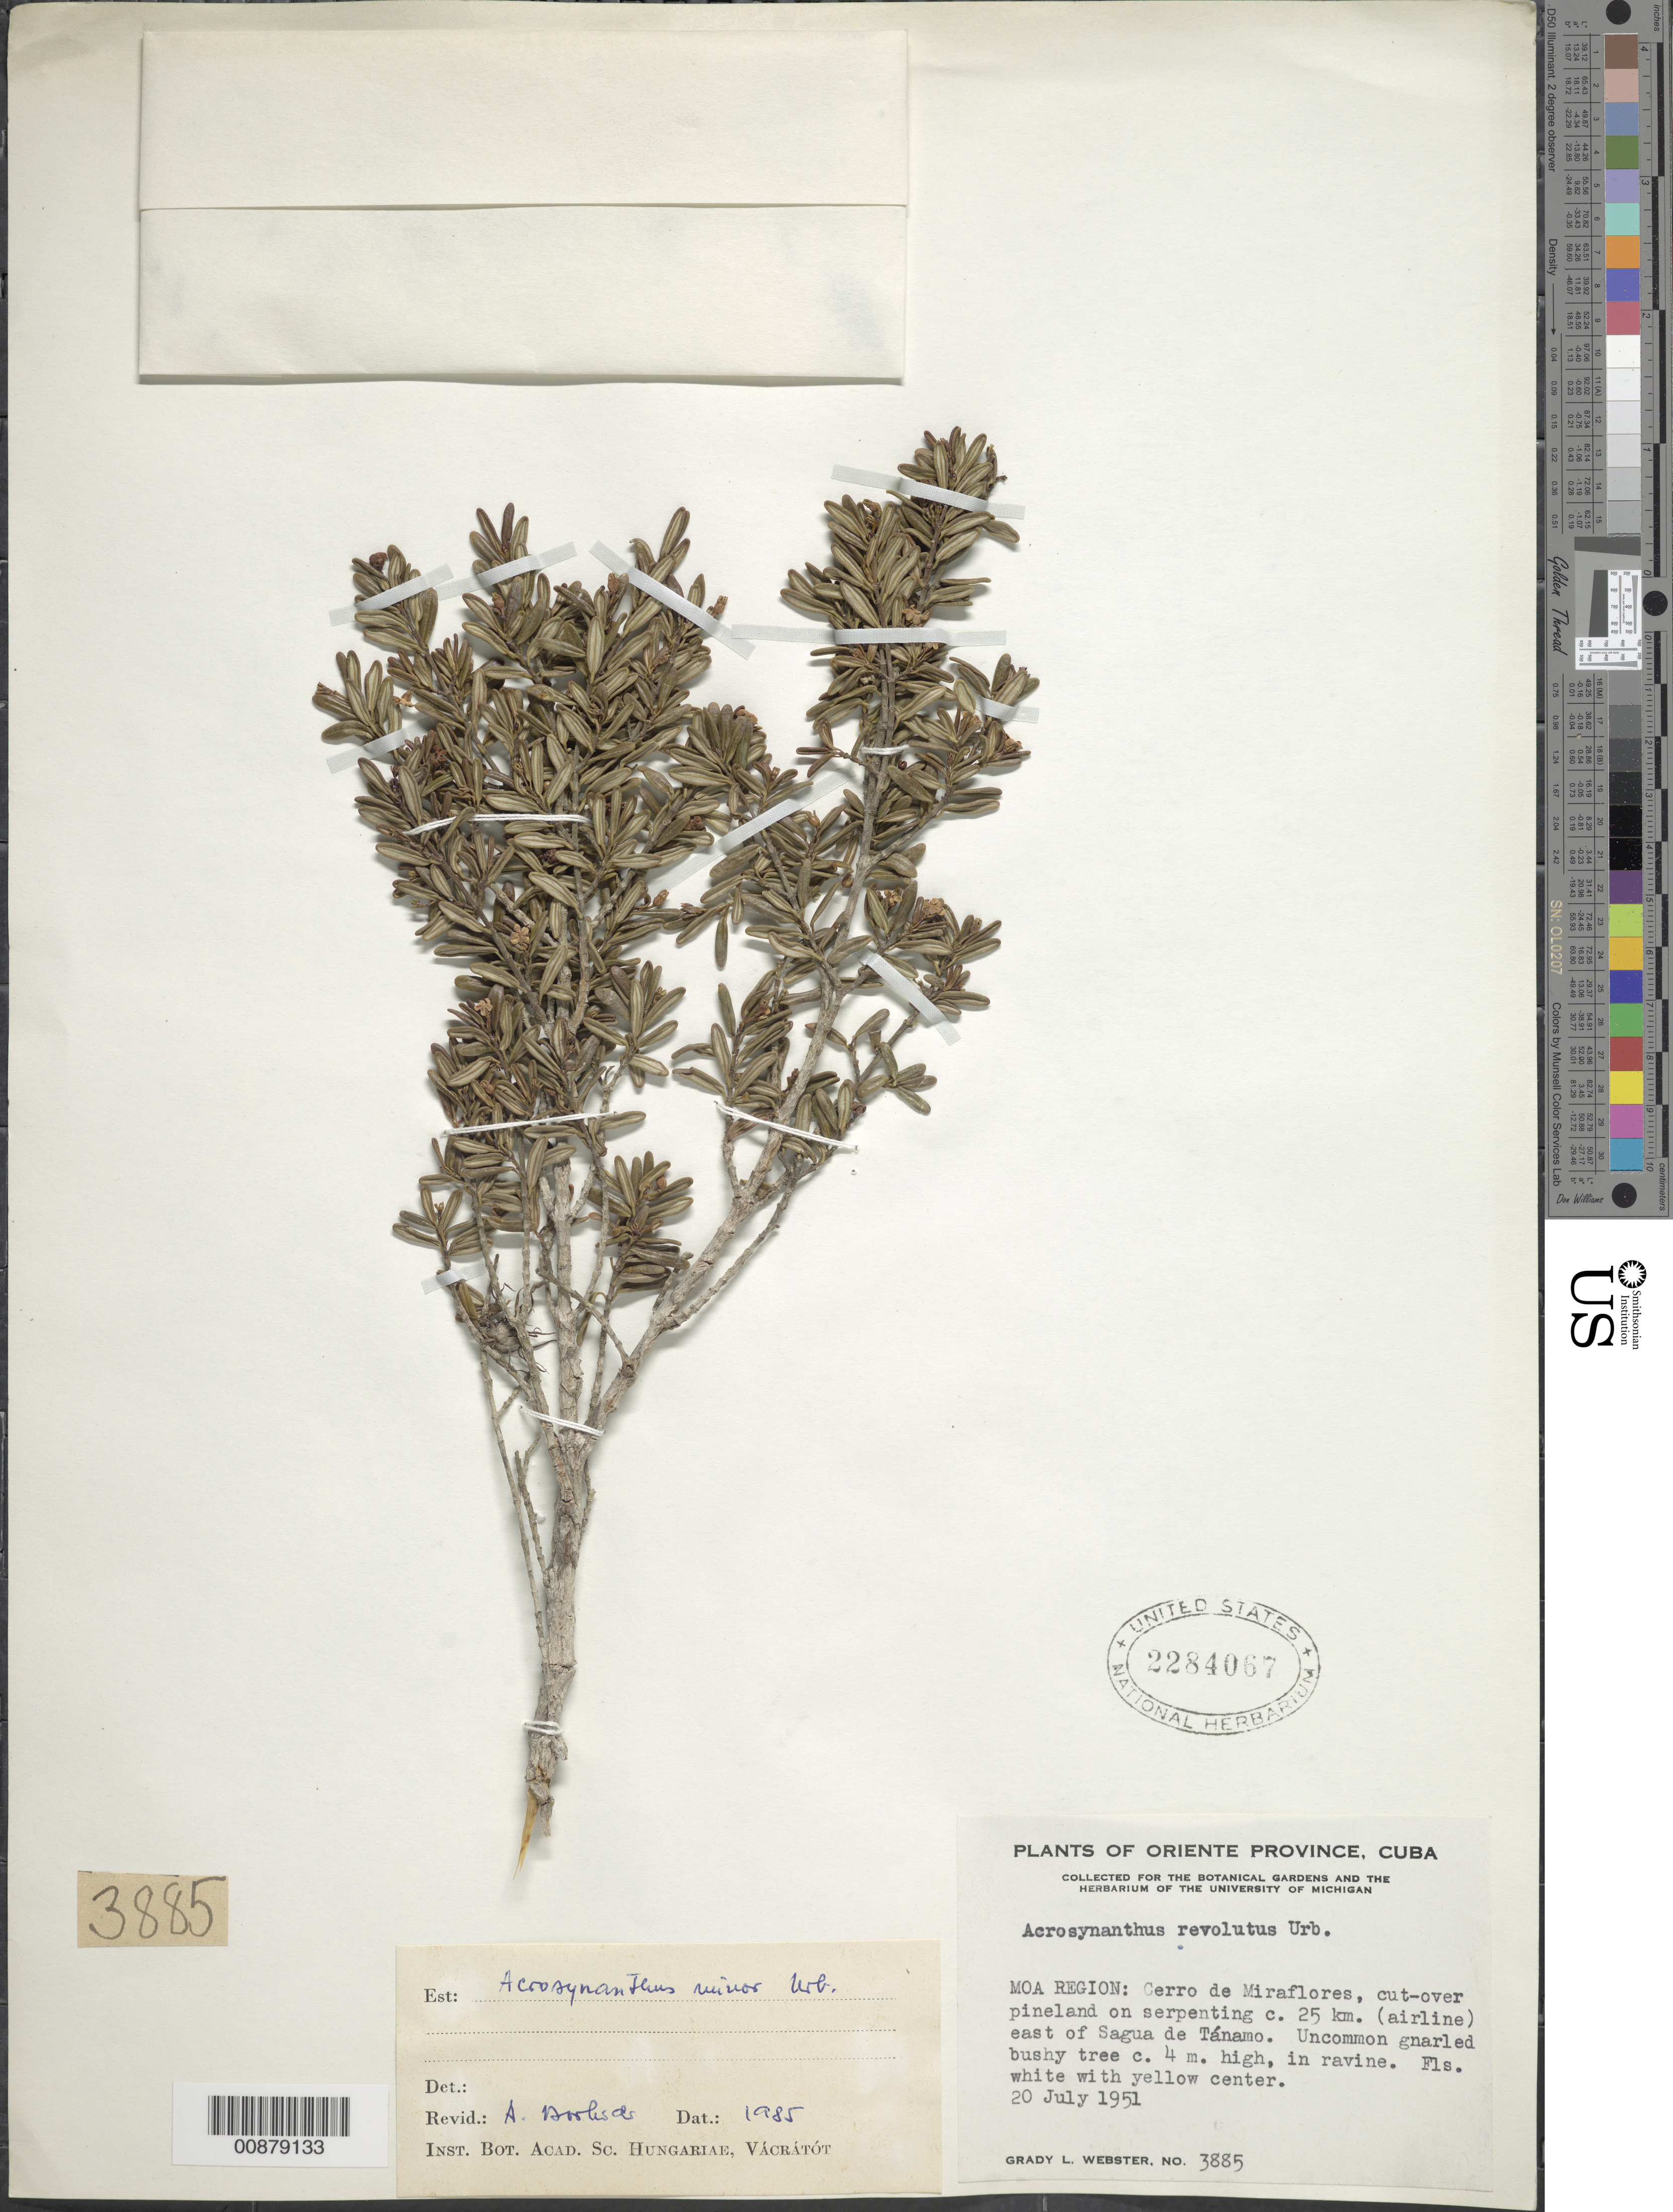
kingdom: Plantae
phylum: Tracheophyta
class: Magnoliopsida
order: Gentianales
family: Rubiaceae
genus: Acrosynanthus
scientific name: Acrosynanthus minor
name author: Urb.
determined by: Borhidi, Attila L.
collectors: G. L. Webster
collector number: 3885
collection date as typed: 20 Jul 1951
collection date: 1951-07-20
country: Cuba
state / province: Holguín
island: Cuba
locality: Moa region, Cerro de Miraflores, ca 25 km (by air) E of Sagua de Tánamo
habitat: Cut-over pineland on serpentine; in ravine.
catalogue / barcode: US 2284067